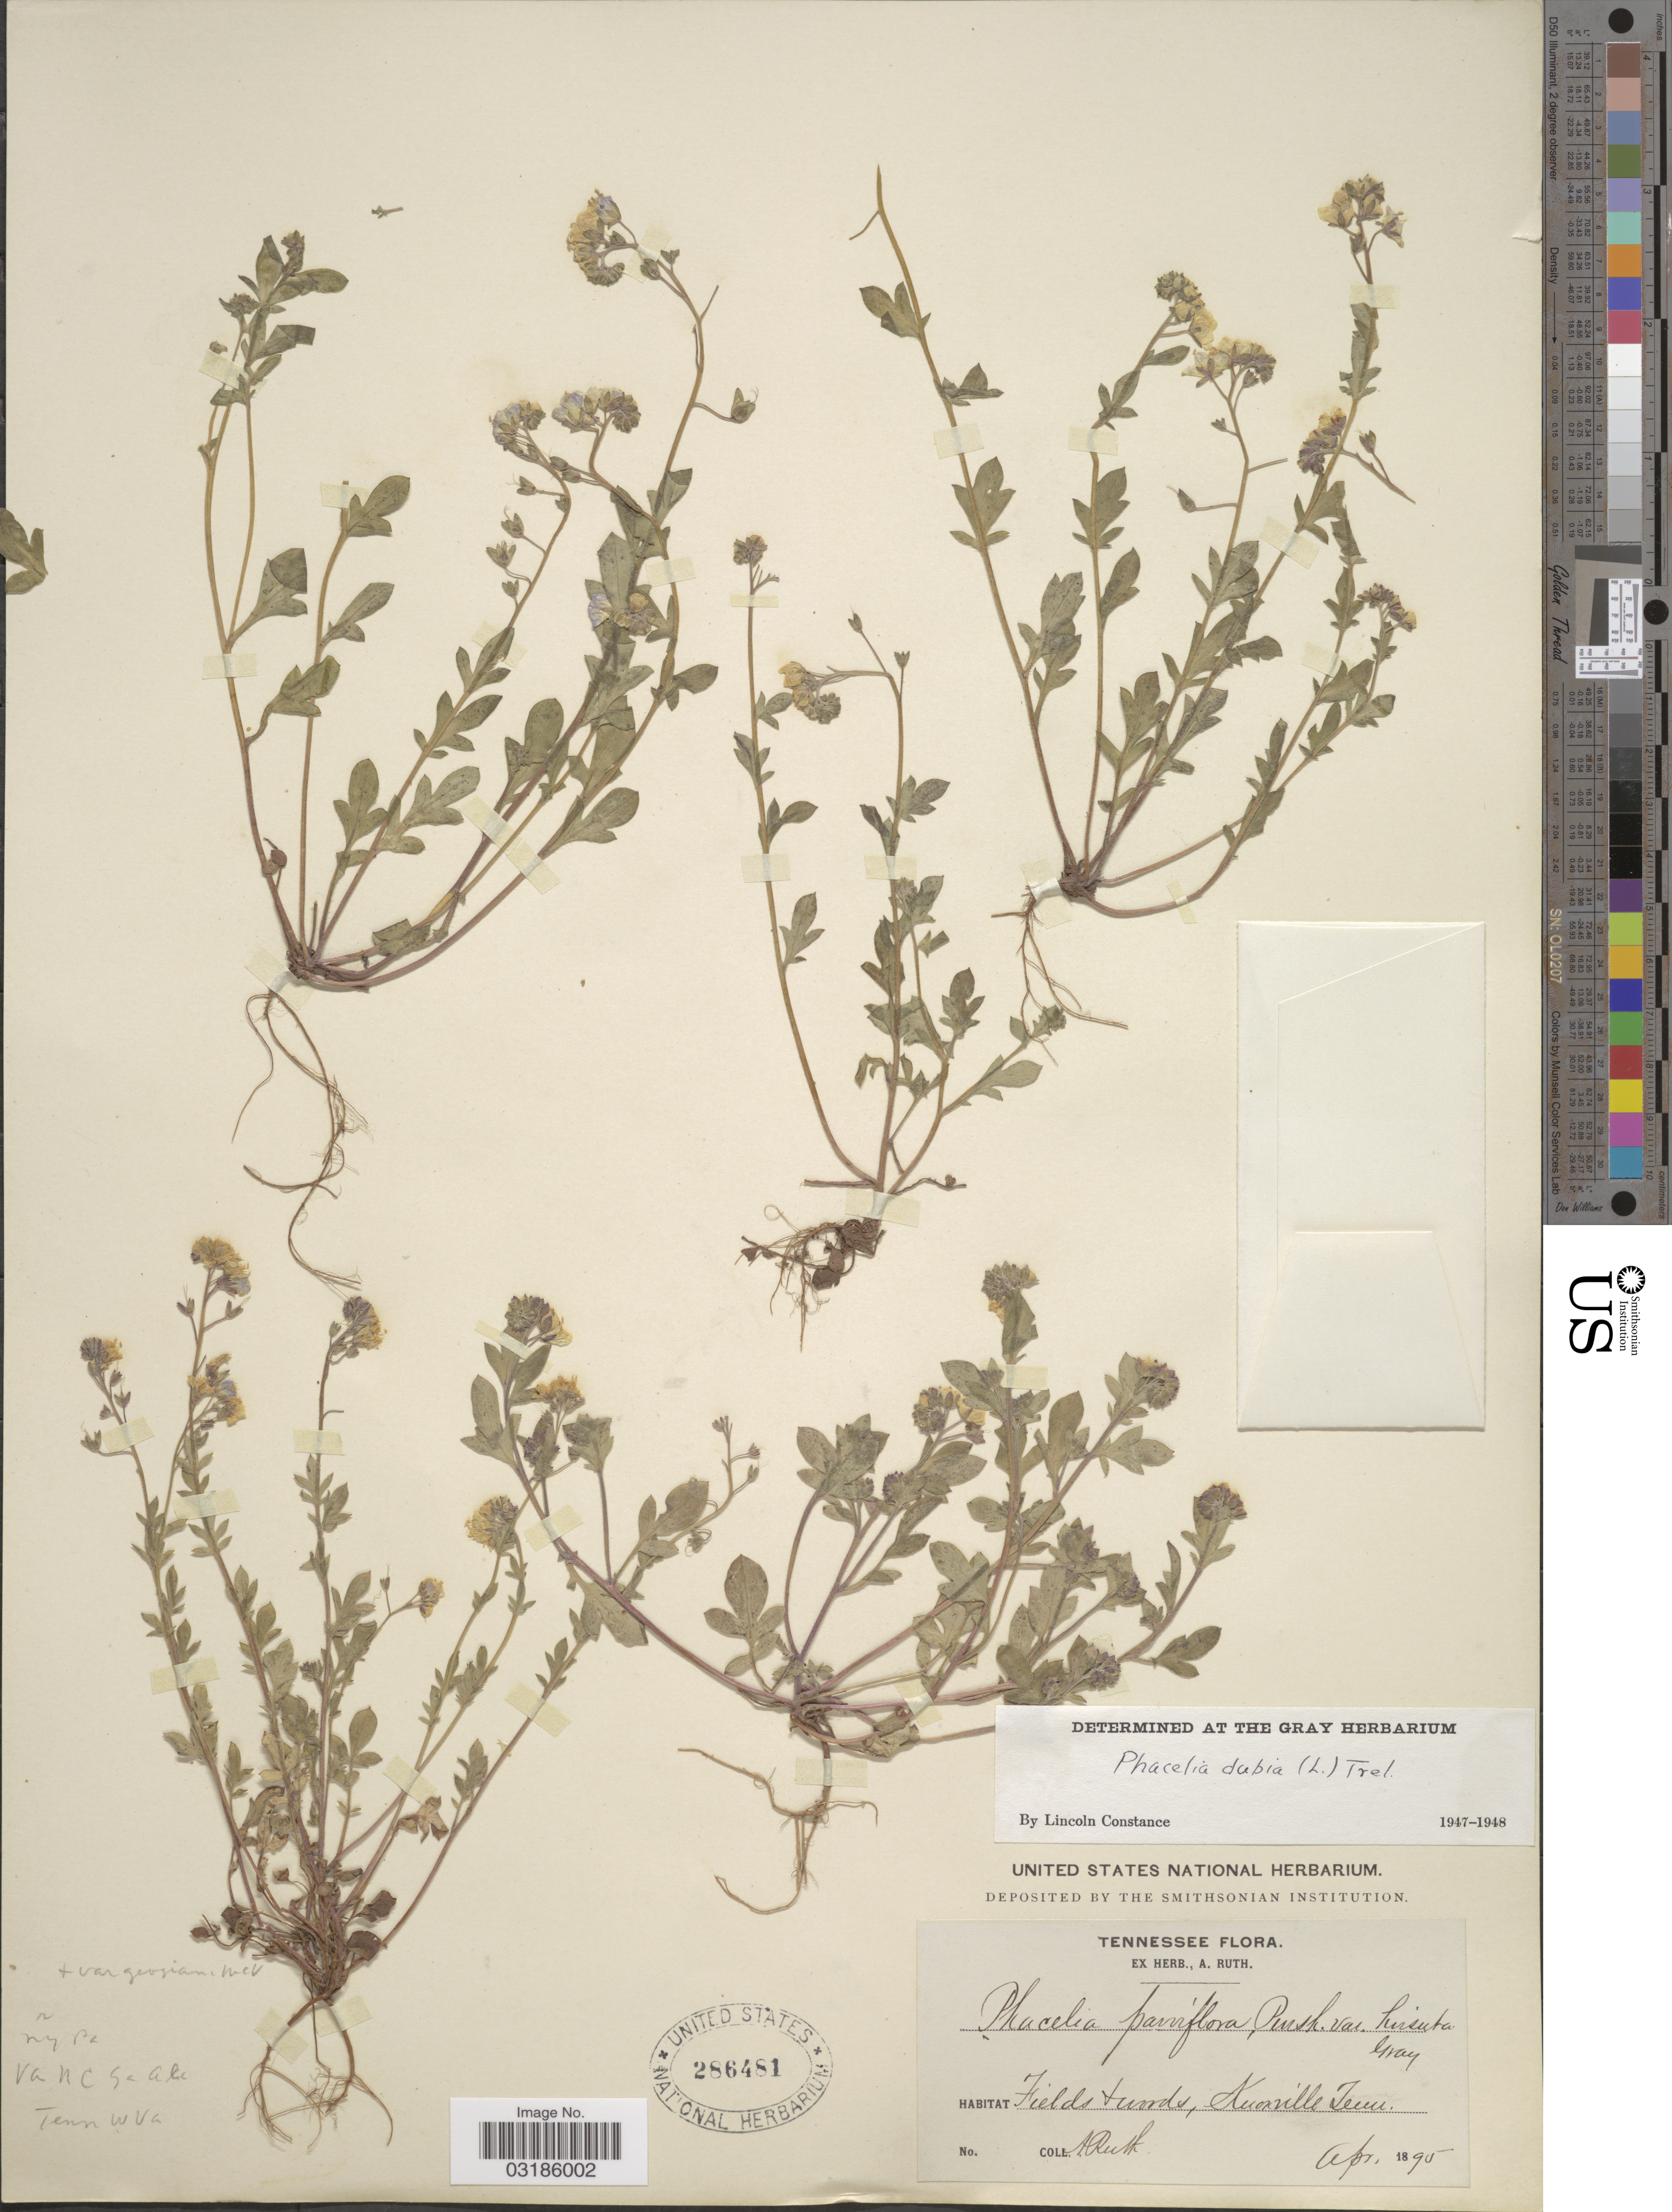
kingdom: Plantae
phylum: Tracheophyta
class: Magnoliopsida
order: Boraginales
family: Hydrophyllaceae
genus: Phacelia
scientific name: Phacelia dubia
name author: (L.) Trel.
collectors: A. Ruth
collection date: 1895-04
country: United States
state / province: Tennessee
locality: Knoxville.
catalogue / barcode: US 286481